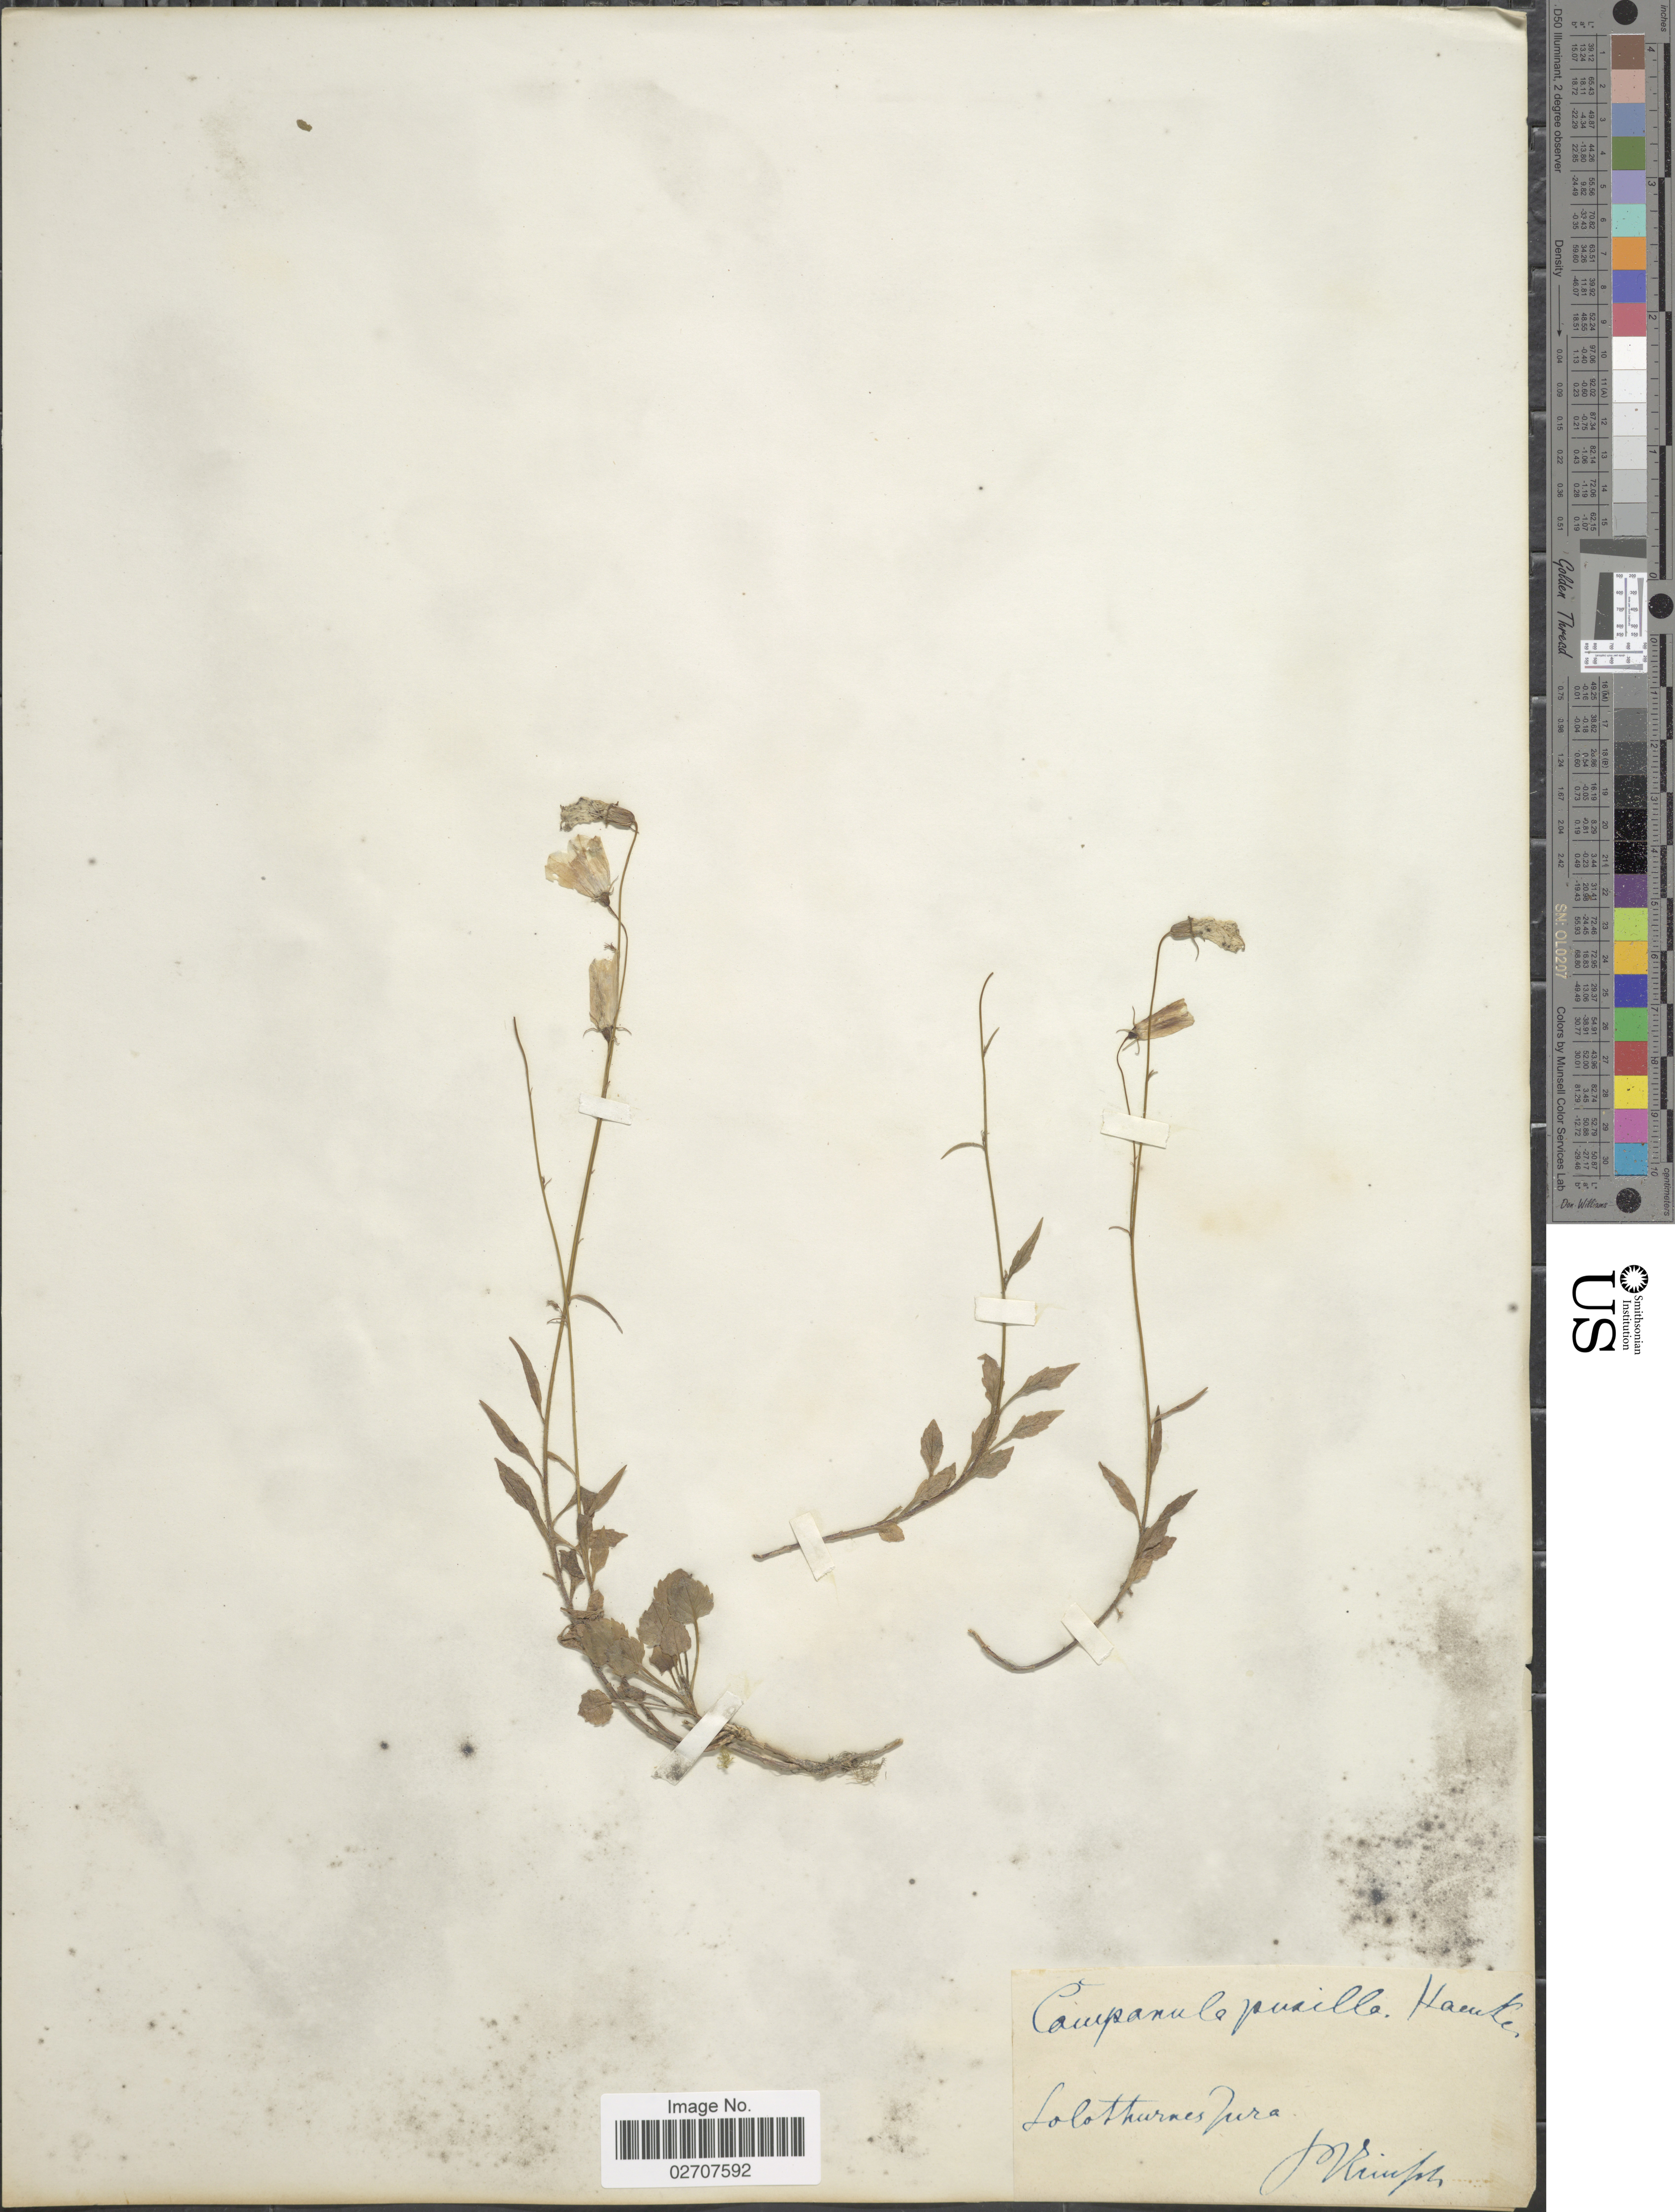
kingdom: Plantae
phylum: Tracheophyta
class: Magnoliopsida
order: Asterales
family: Campanulaceae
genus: Campanula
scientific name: Campanula cochleariifolia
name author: Lam.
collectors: P. Reinsch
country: Switzerland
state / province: Solothurn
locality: Solothurnes jura